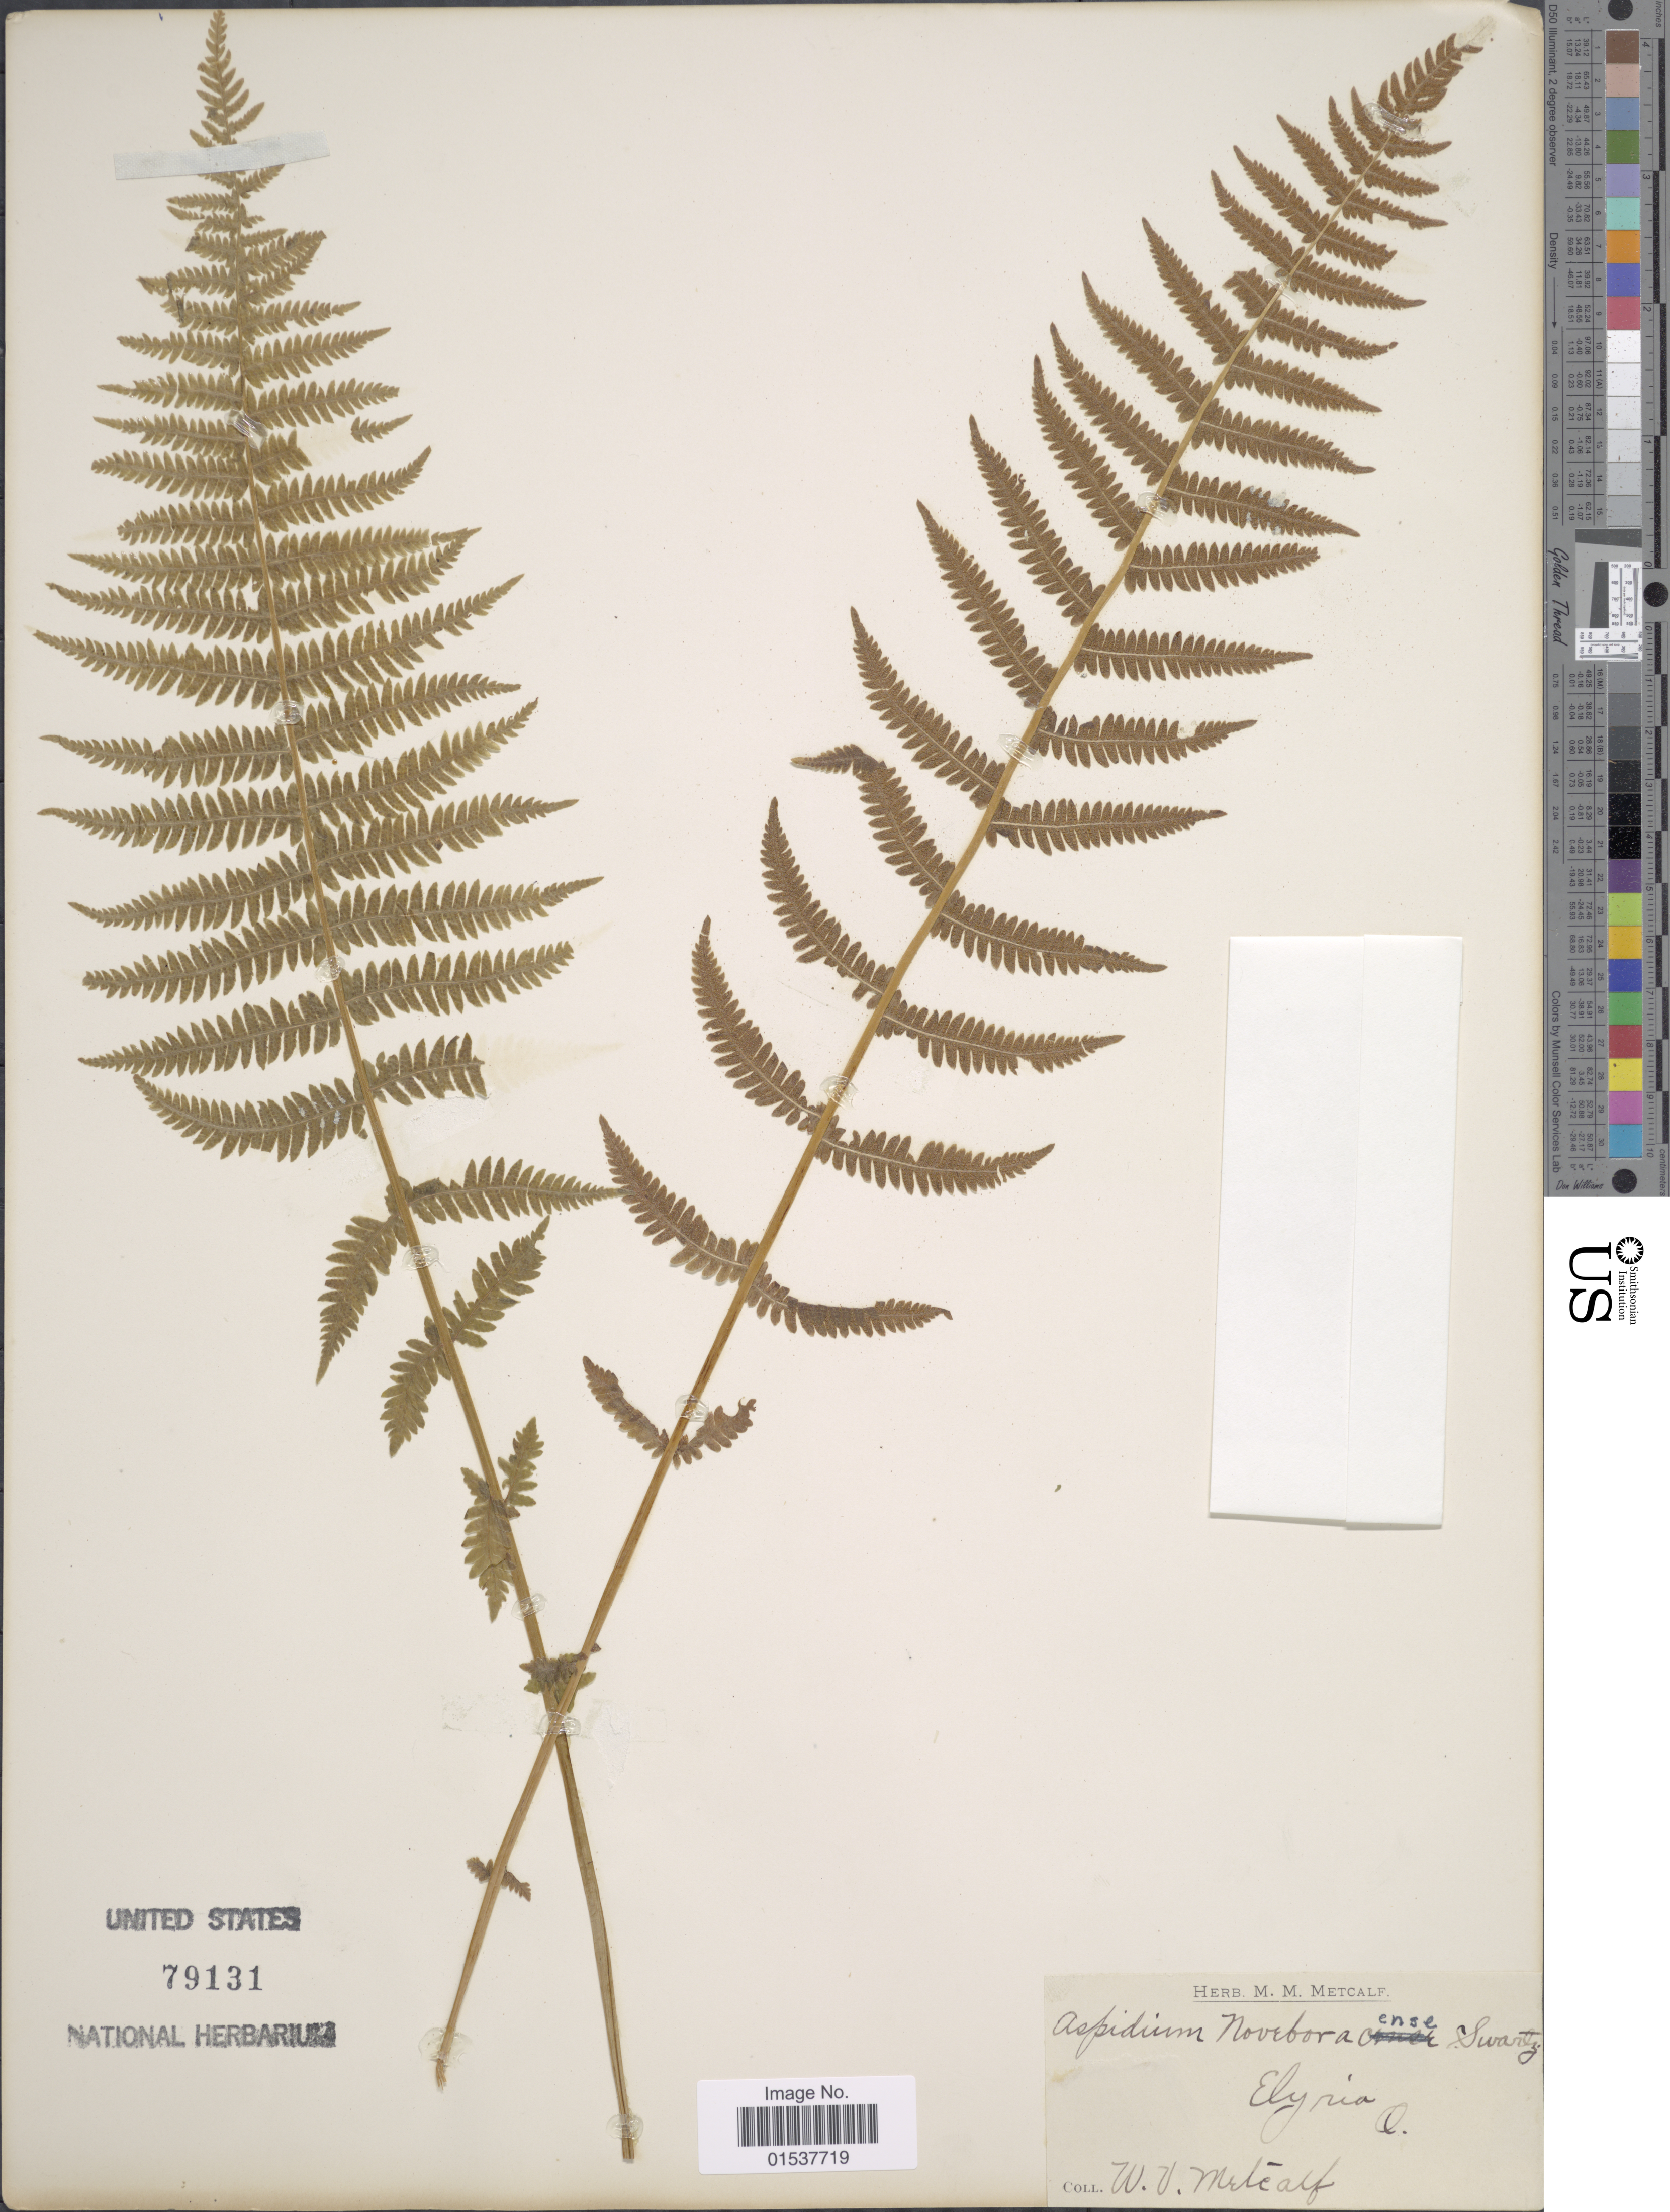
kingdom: Plantae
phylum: Tracheophyta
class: Polypodiopsida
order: Polypodiales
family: Thelypteridaceae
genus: Parathelypteris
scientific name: Parathelypteris noveboracensis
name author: (L.) Ching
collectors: W. Metcalf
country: United States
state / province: Ohio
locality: Elyria, O.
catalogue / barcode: US 79131